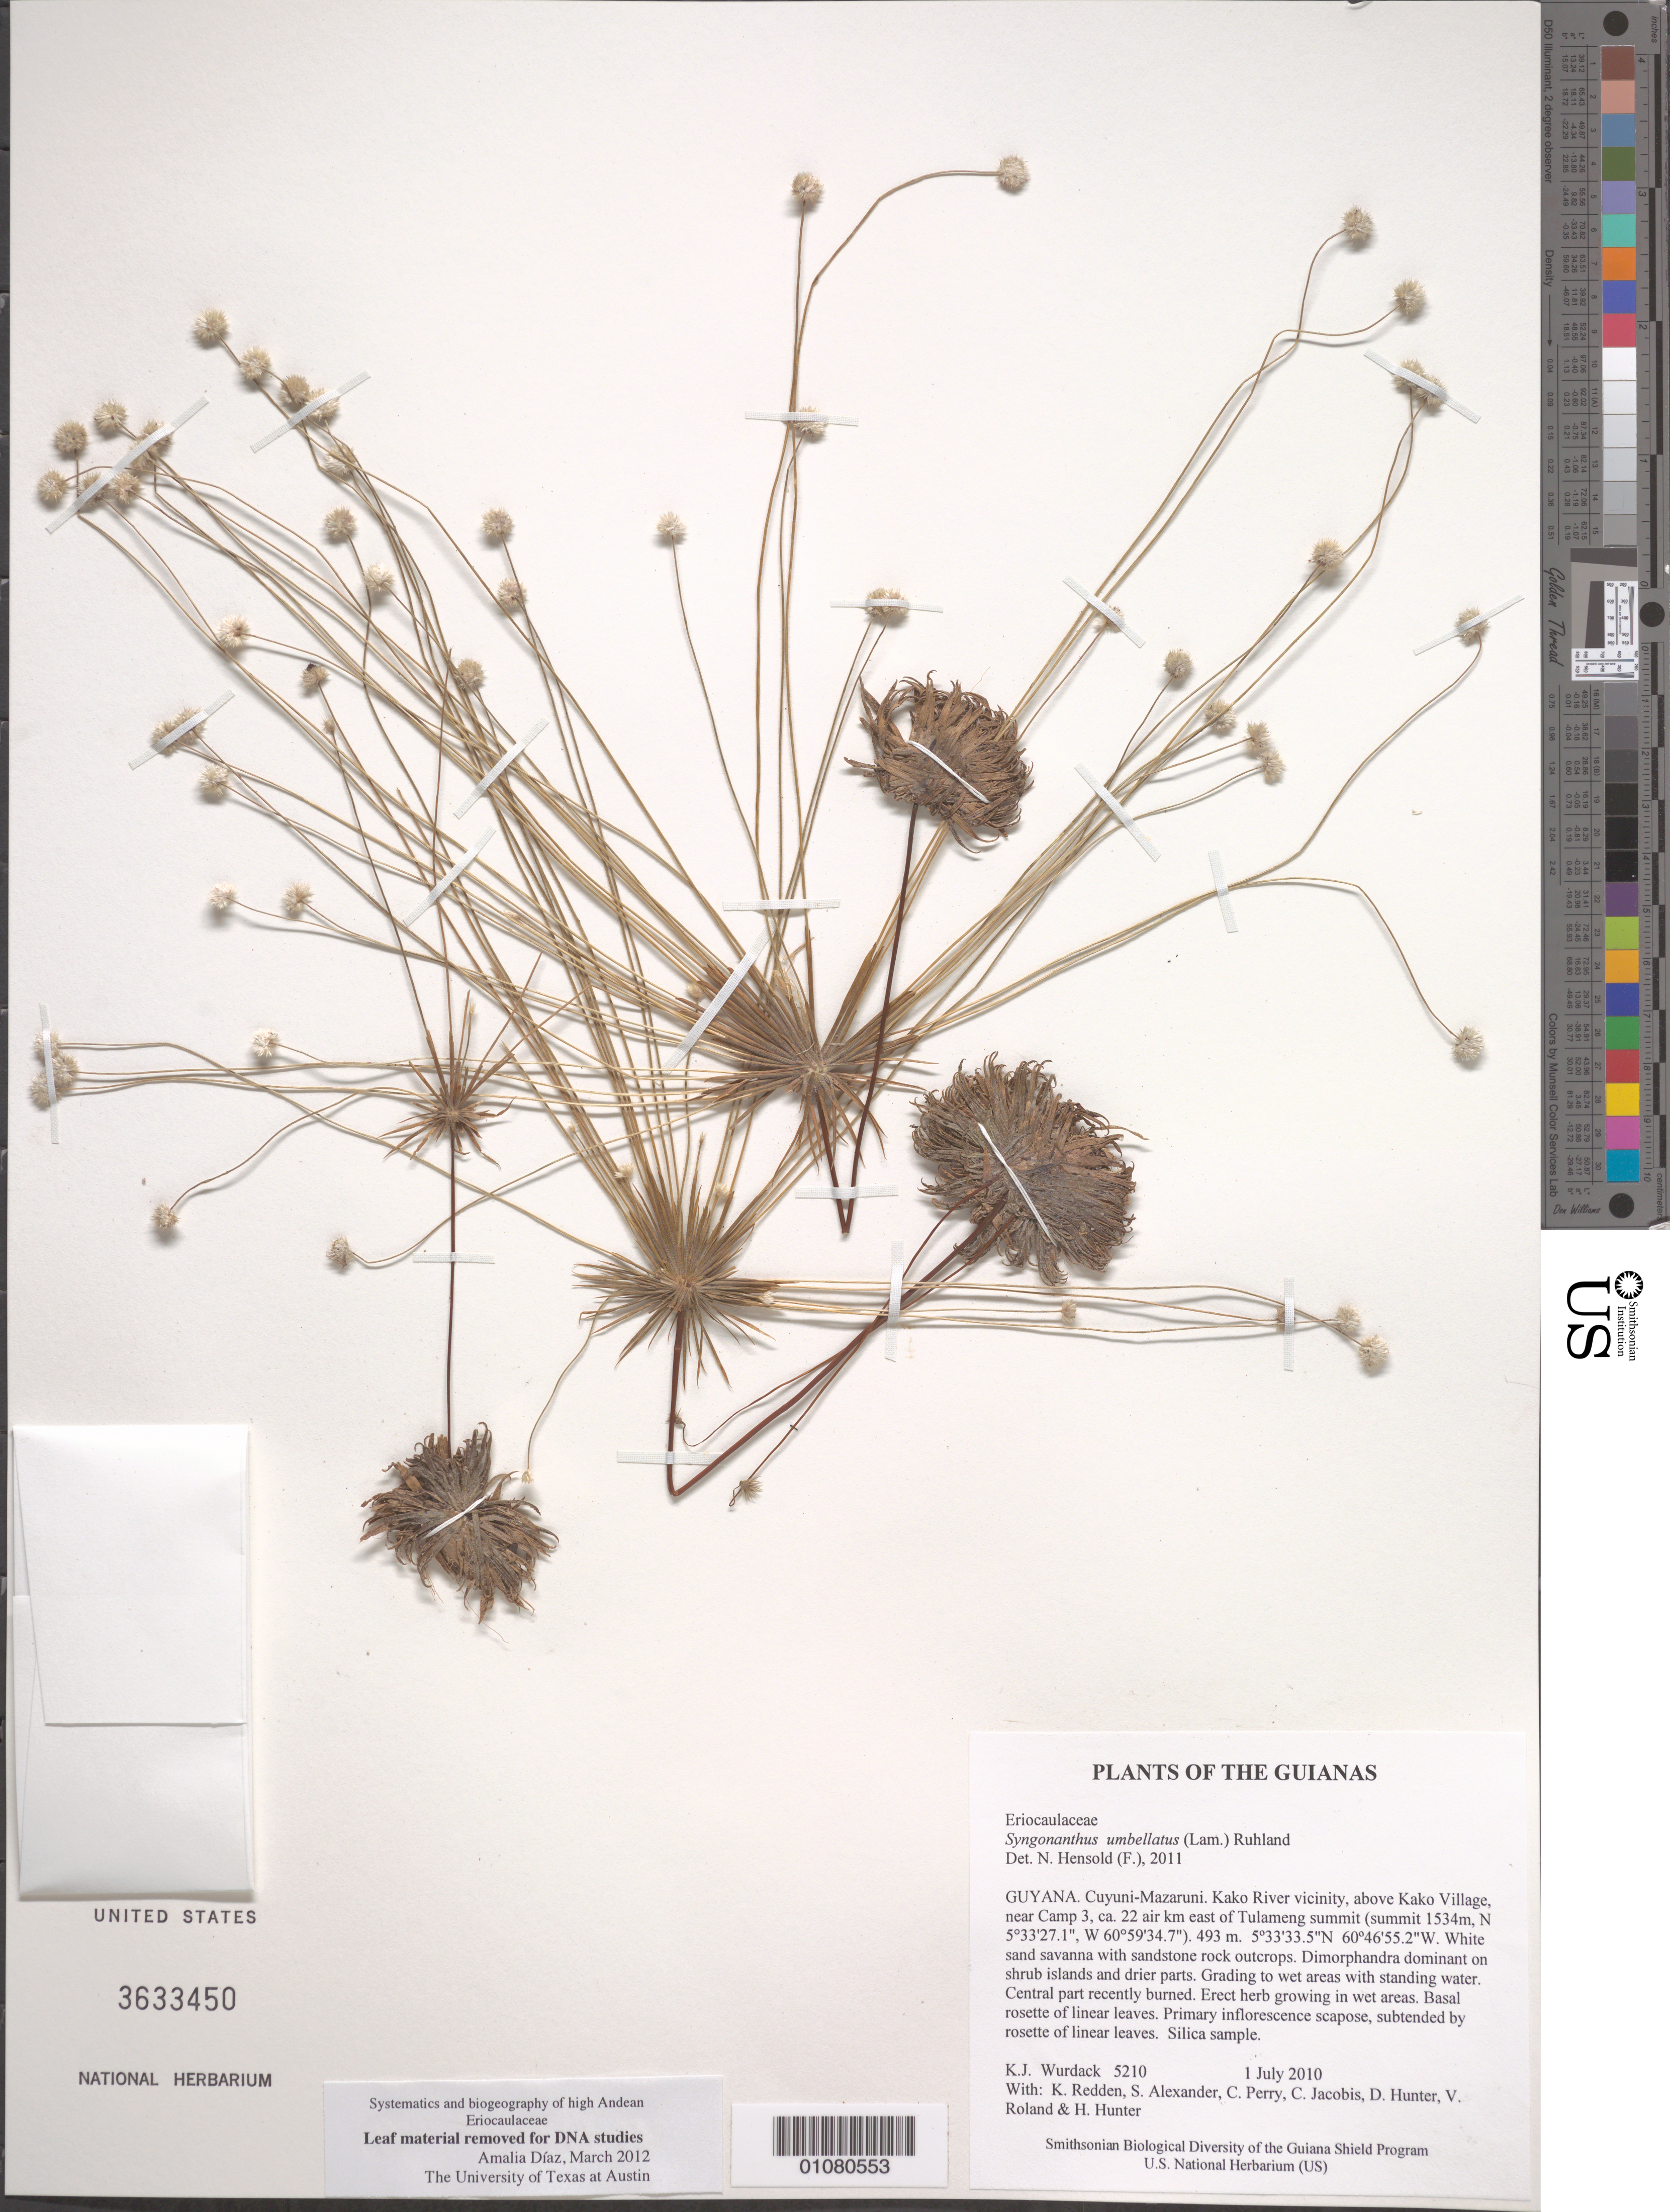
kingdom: Plantae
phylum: Tracheophyta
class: Liliopsida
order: Poales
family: Eriocaulaceae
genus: Syngonanthus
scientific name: Syngonanthus umbellatus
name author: (Lam.) Ruhland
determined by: Hensold, N.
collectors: K. Wurdack, K. M. Redden, S. N. Alexander, C. Perry, C. Jacobis, D. Hunter, V. Roland & H. Hunter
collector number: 5210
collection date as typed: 1 July 2010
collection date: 2010-07-01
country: Guyana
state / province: Cuyuni-Mazaruni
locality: Kako River vicinity, above Kako Village, near Camp 3, ca. 22 air km east of Tulameng summit (summit 1534m, N 5°33'27.1", W 60°59'34.7")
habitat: White sand savanna with sandstone rock outcrops. Dimorphandra dominant on shrub islands and drier parts. Grading to wet areas with standing water. Central part recently burned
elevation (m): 493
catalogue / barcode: US 3633450